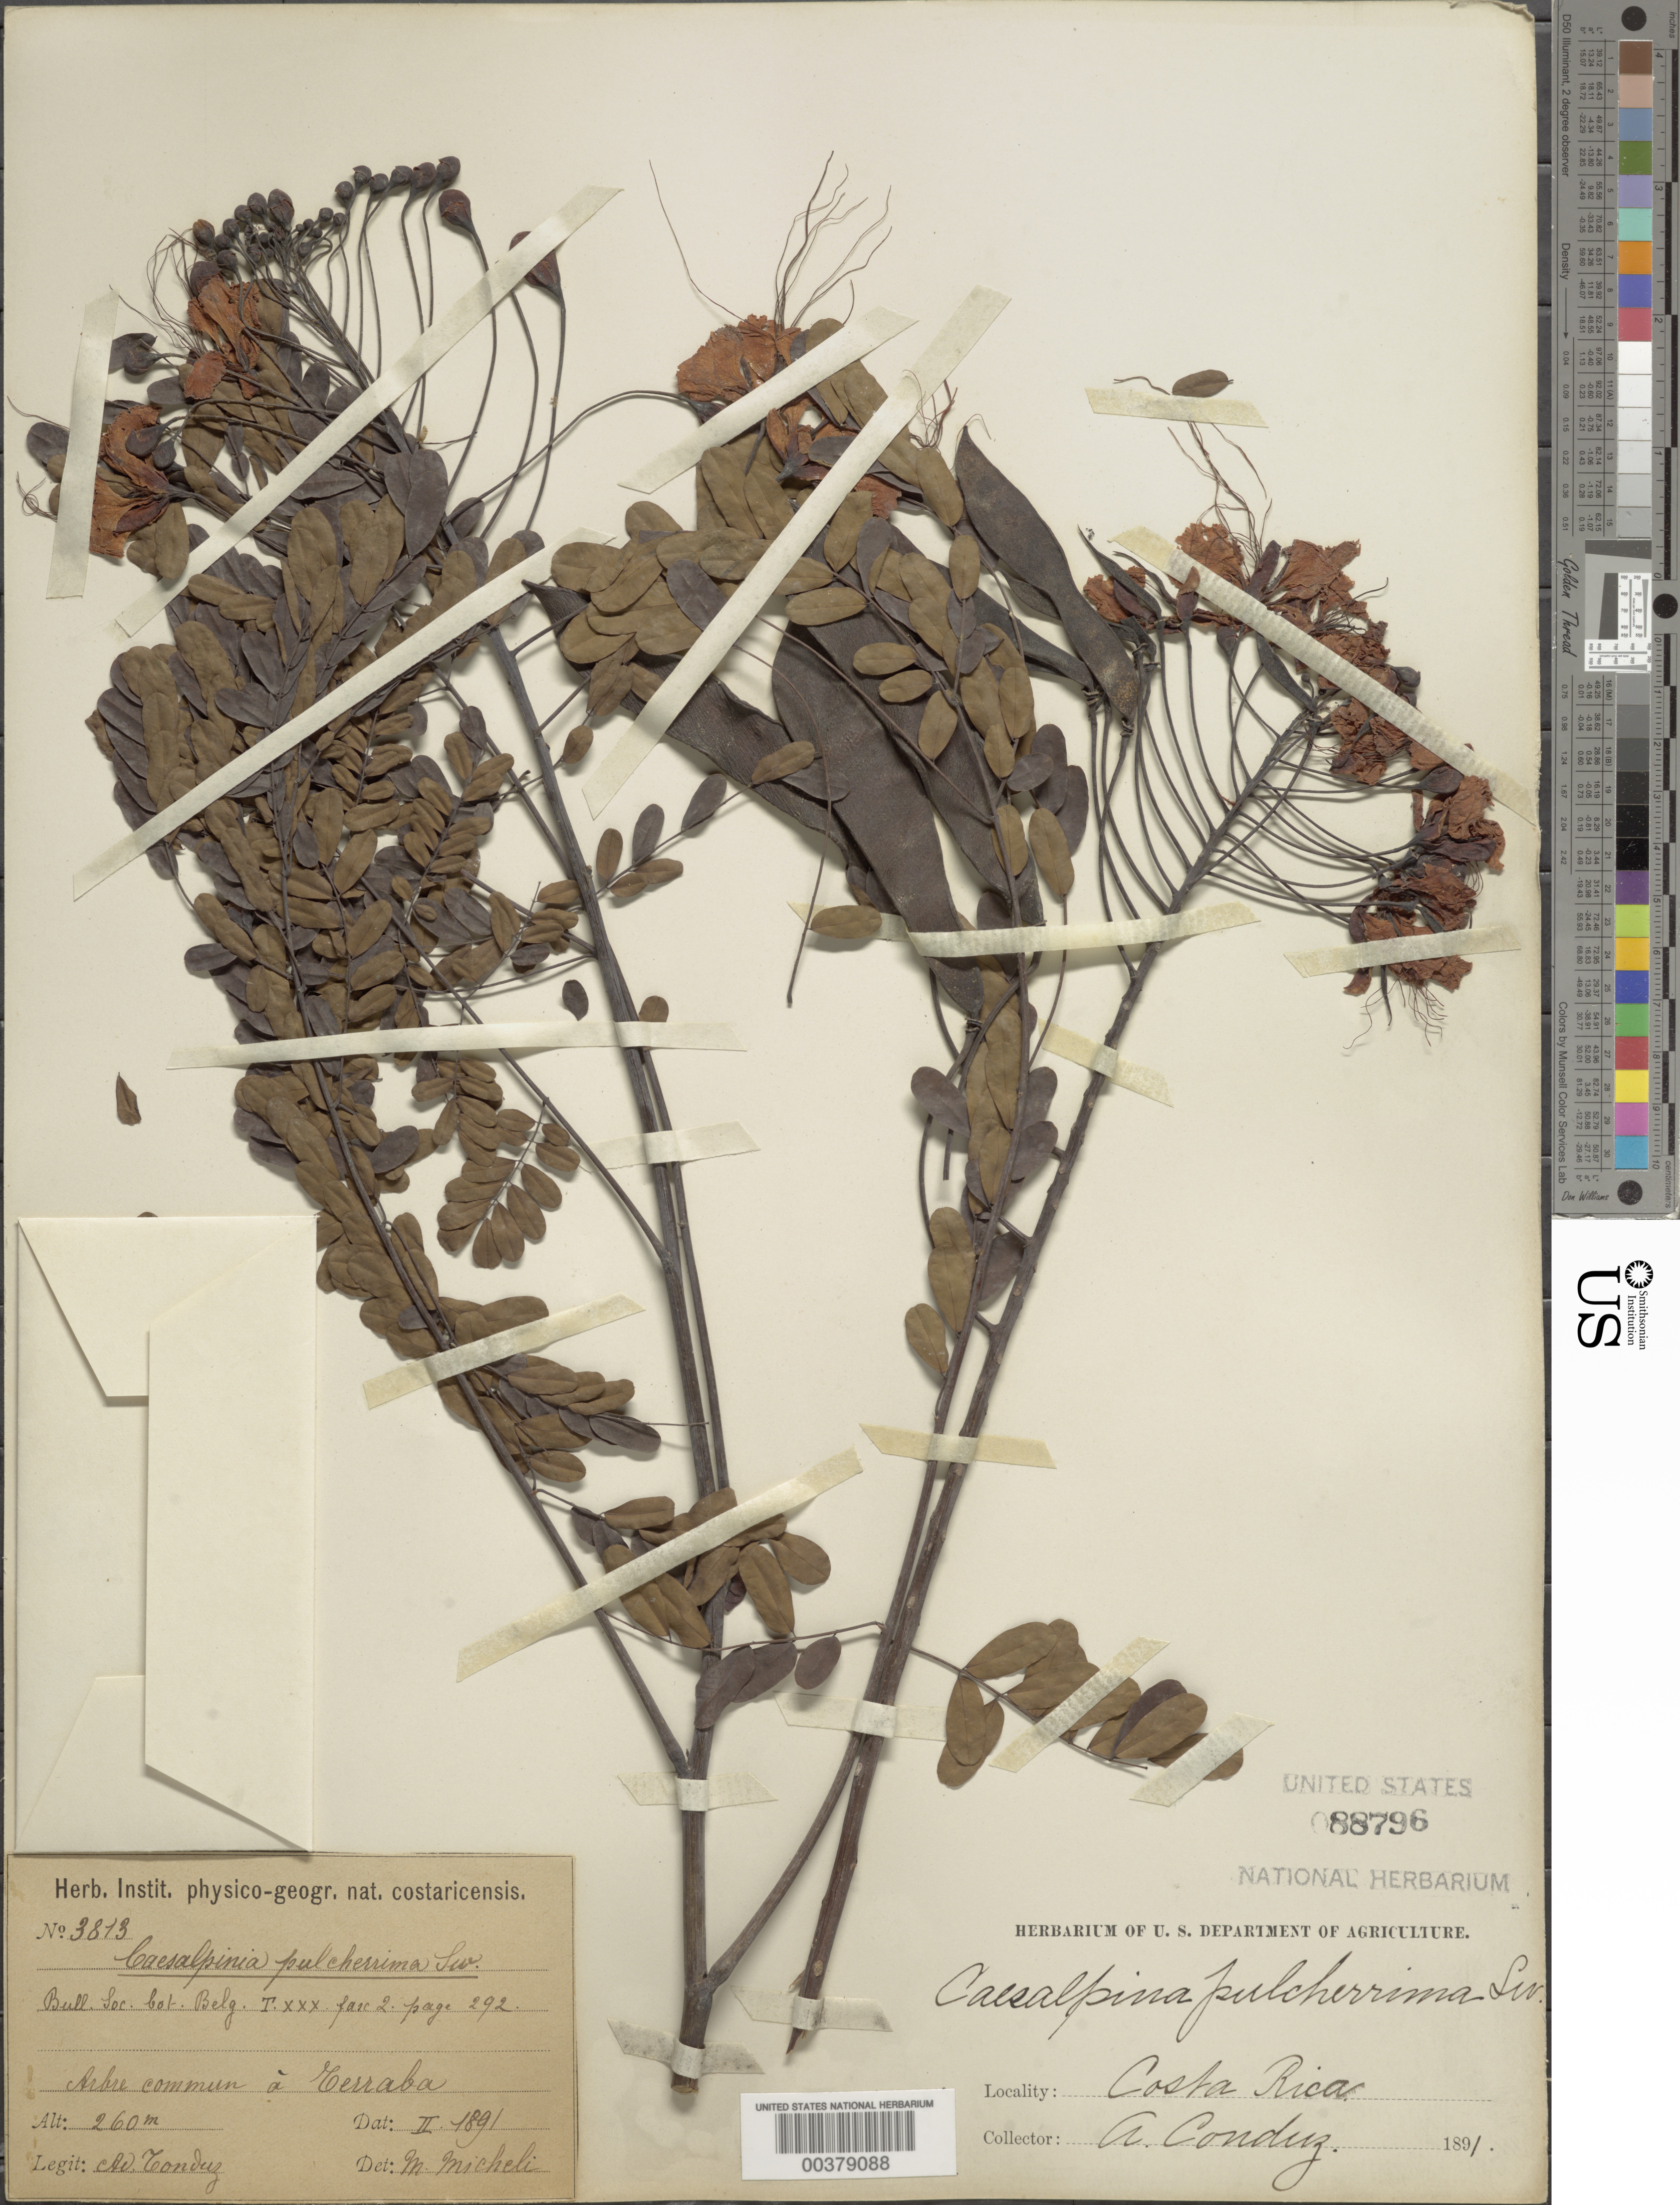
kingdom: Plantae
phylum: Tracheophyta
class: Magnoliopsida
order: Fabales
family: Fabaceae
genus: Caesalpinia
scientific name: Caesalpinia pulcherrima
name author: (L.) Sw.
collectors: A. Tonduz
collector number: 3813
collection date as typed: Feb 1891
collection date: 1891-02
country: Costa Rica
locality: Terraba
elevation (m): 260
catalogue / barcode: US 88796